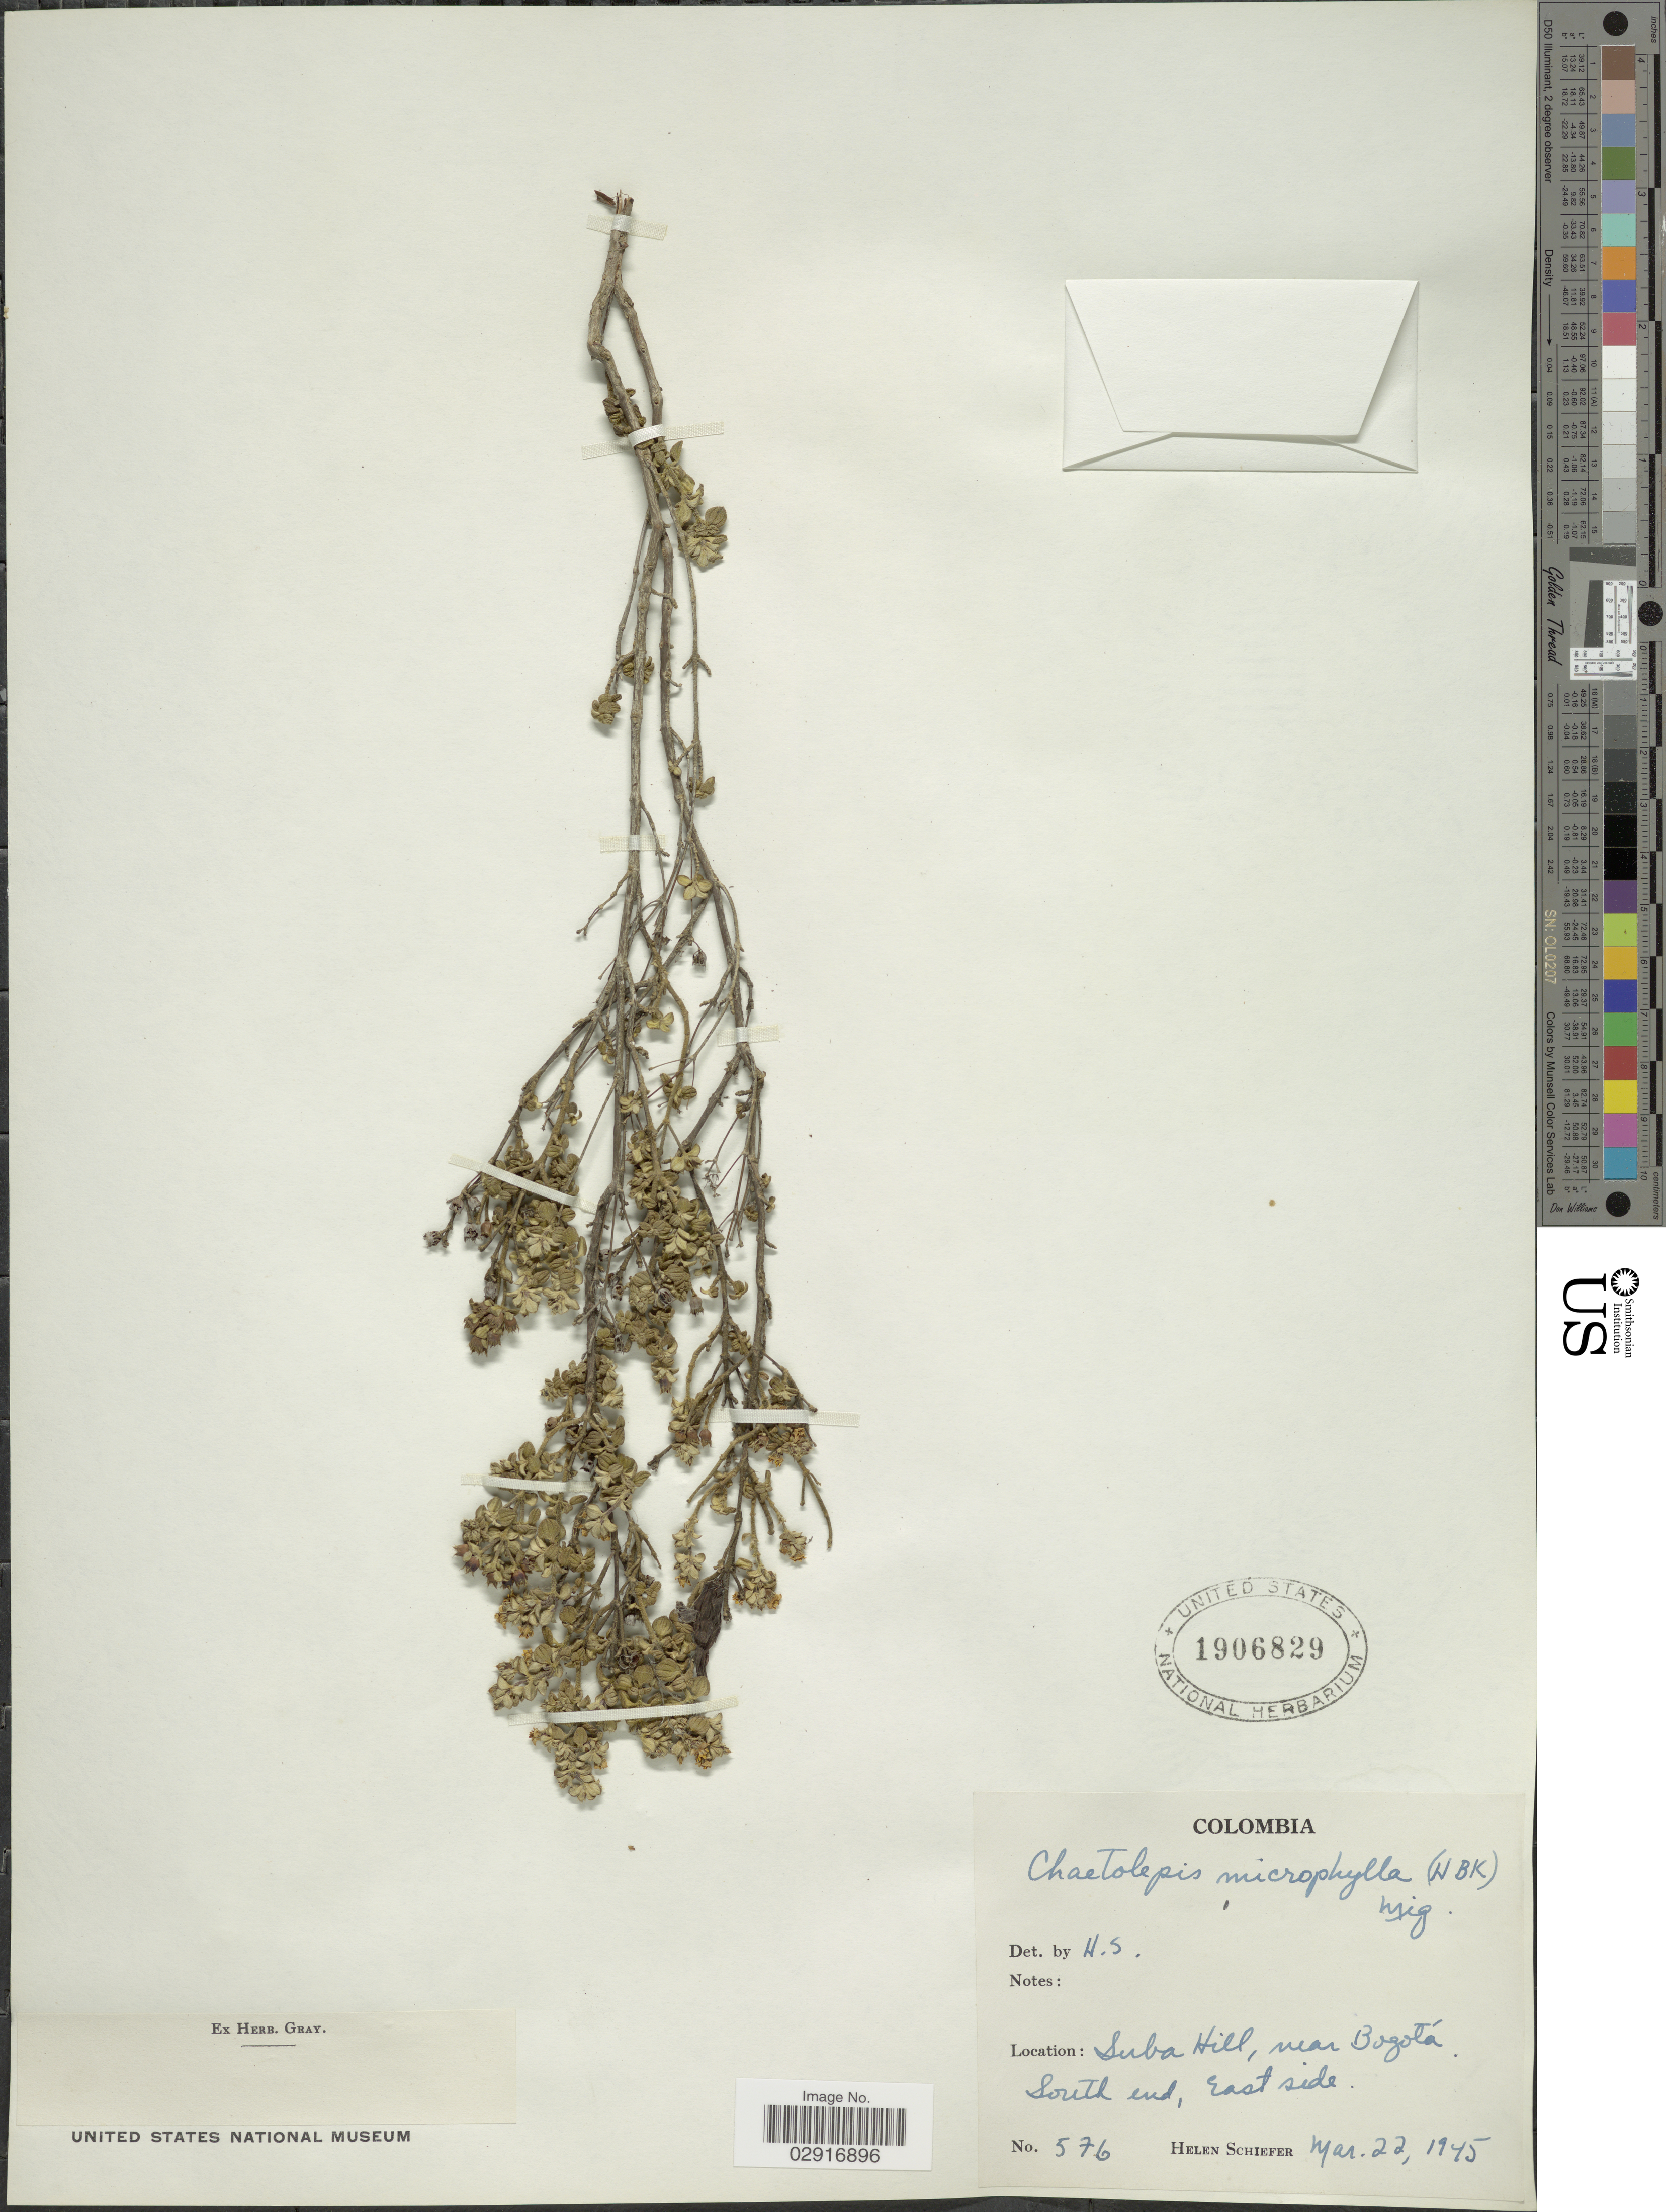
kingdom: Plantae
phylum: Tracheophyta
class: Magnoliopsida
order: Myrtales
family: Melastomataceae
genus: Chaetolepis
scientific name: Chaetolepis microphylla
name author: (Bonpl.) Miq.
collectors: H. Schiefer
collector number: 576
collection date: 1945-03-22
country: Colombia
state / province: Bogota D.C.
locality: Suba Hill, near Bogotá. South end, East side.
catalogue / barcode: US 1906829